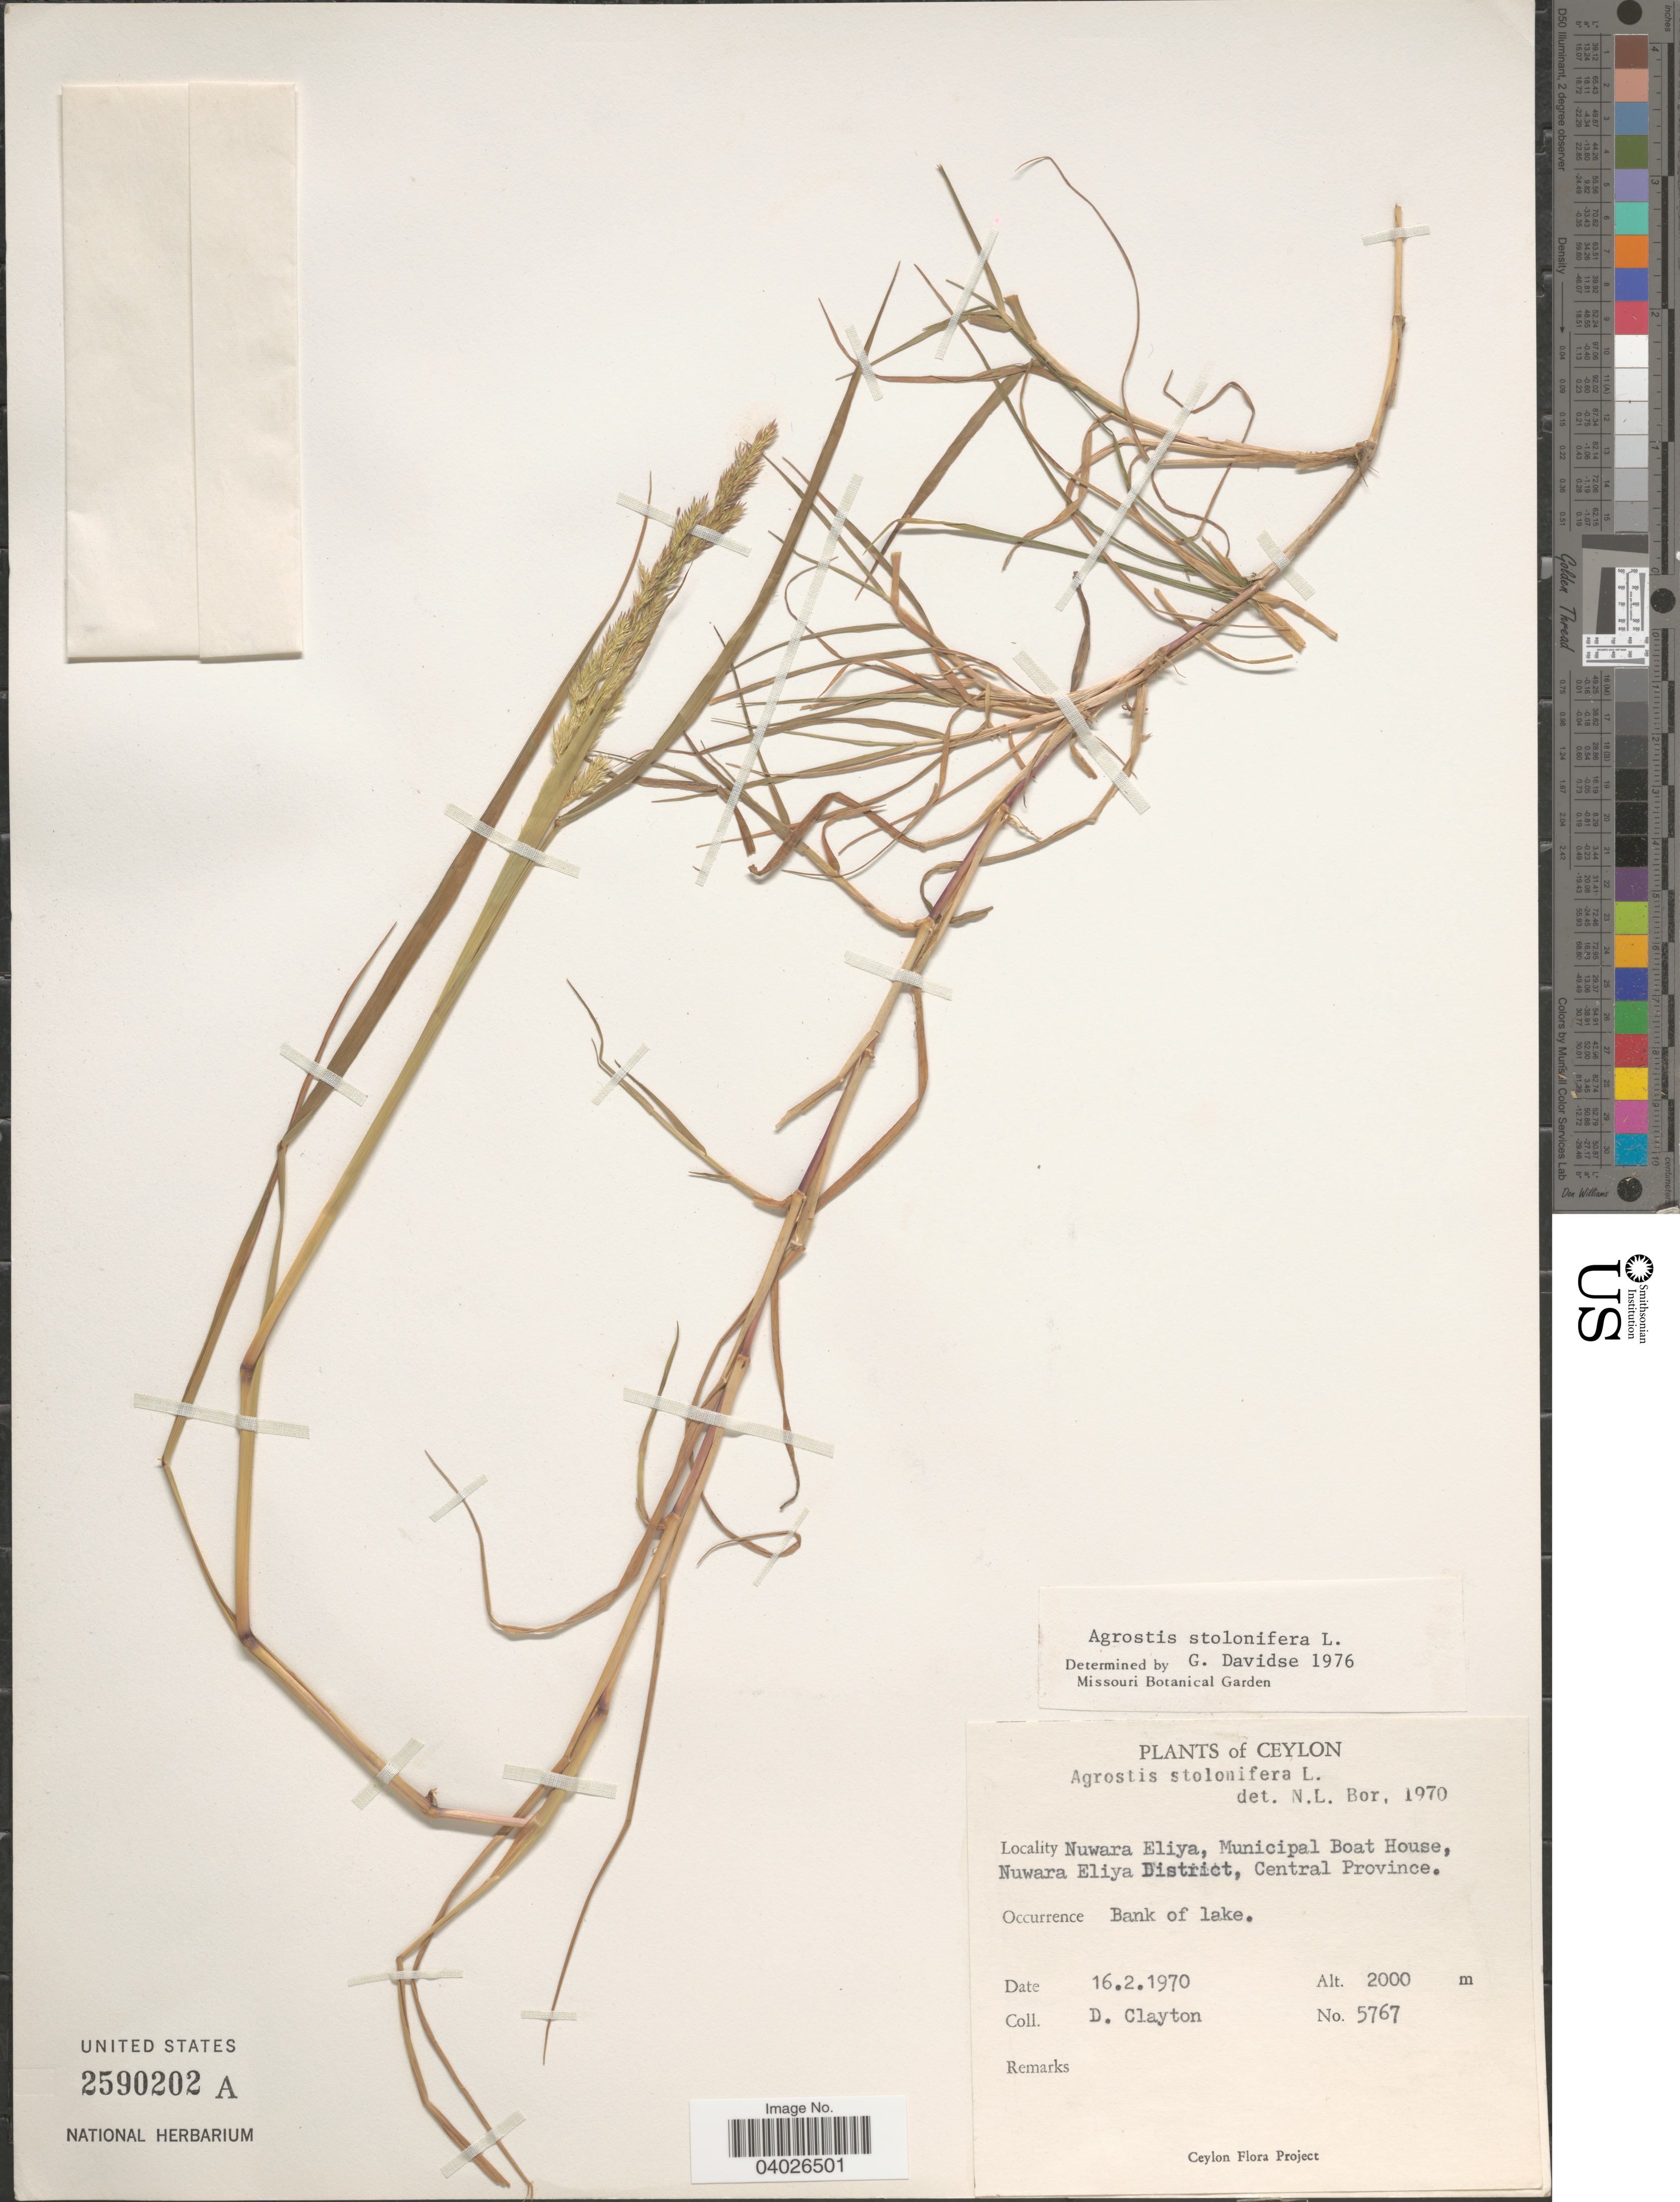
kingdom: Plantae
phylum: Tracheophyta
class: Liliopsida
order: Poales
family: Poaceae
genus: Agrostis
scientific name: Agrostis stolonifera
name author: L.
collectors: D. Clayton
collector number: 5767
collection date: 1970-02-16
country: Sri Lanka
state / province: Central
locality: Ceylon. Nuwara Eliya, Municipal Boat House, Nuwara Eliya District.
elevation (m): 2000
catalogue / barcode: US 2590202A